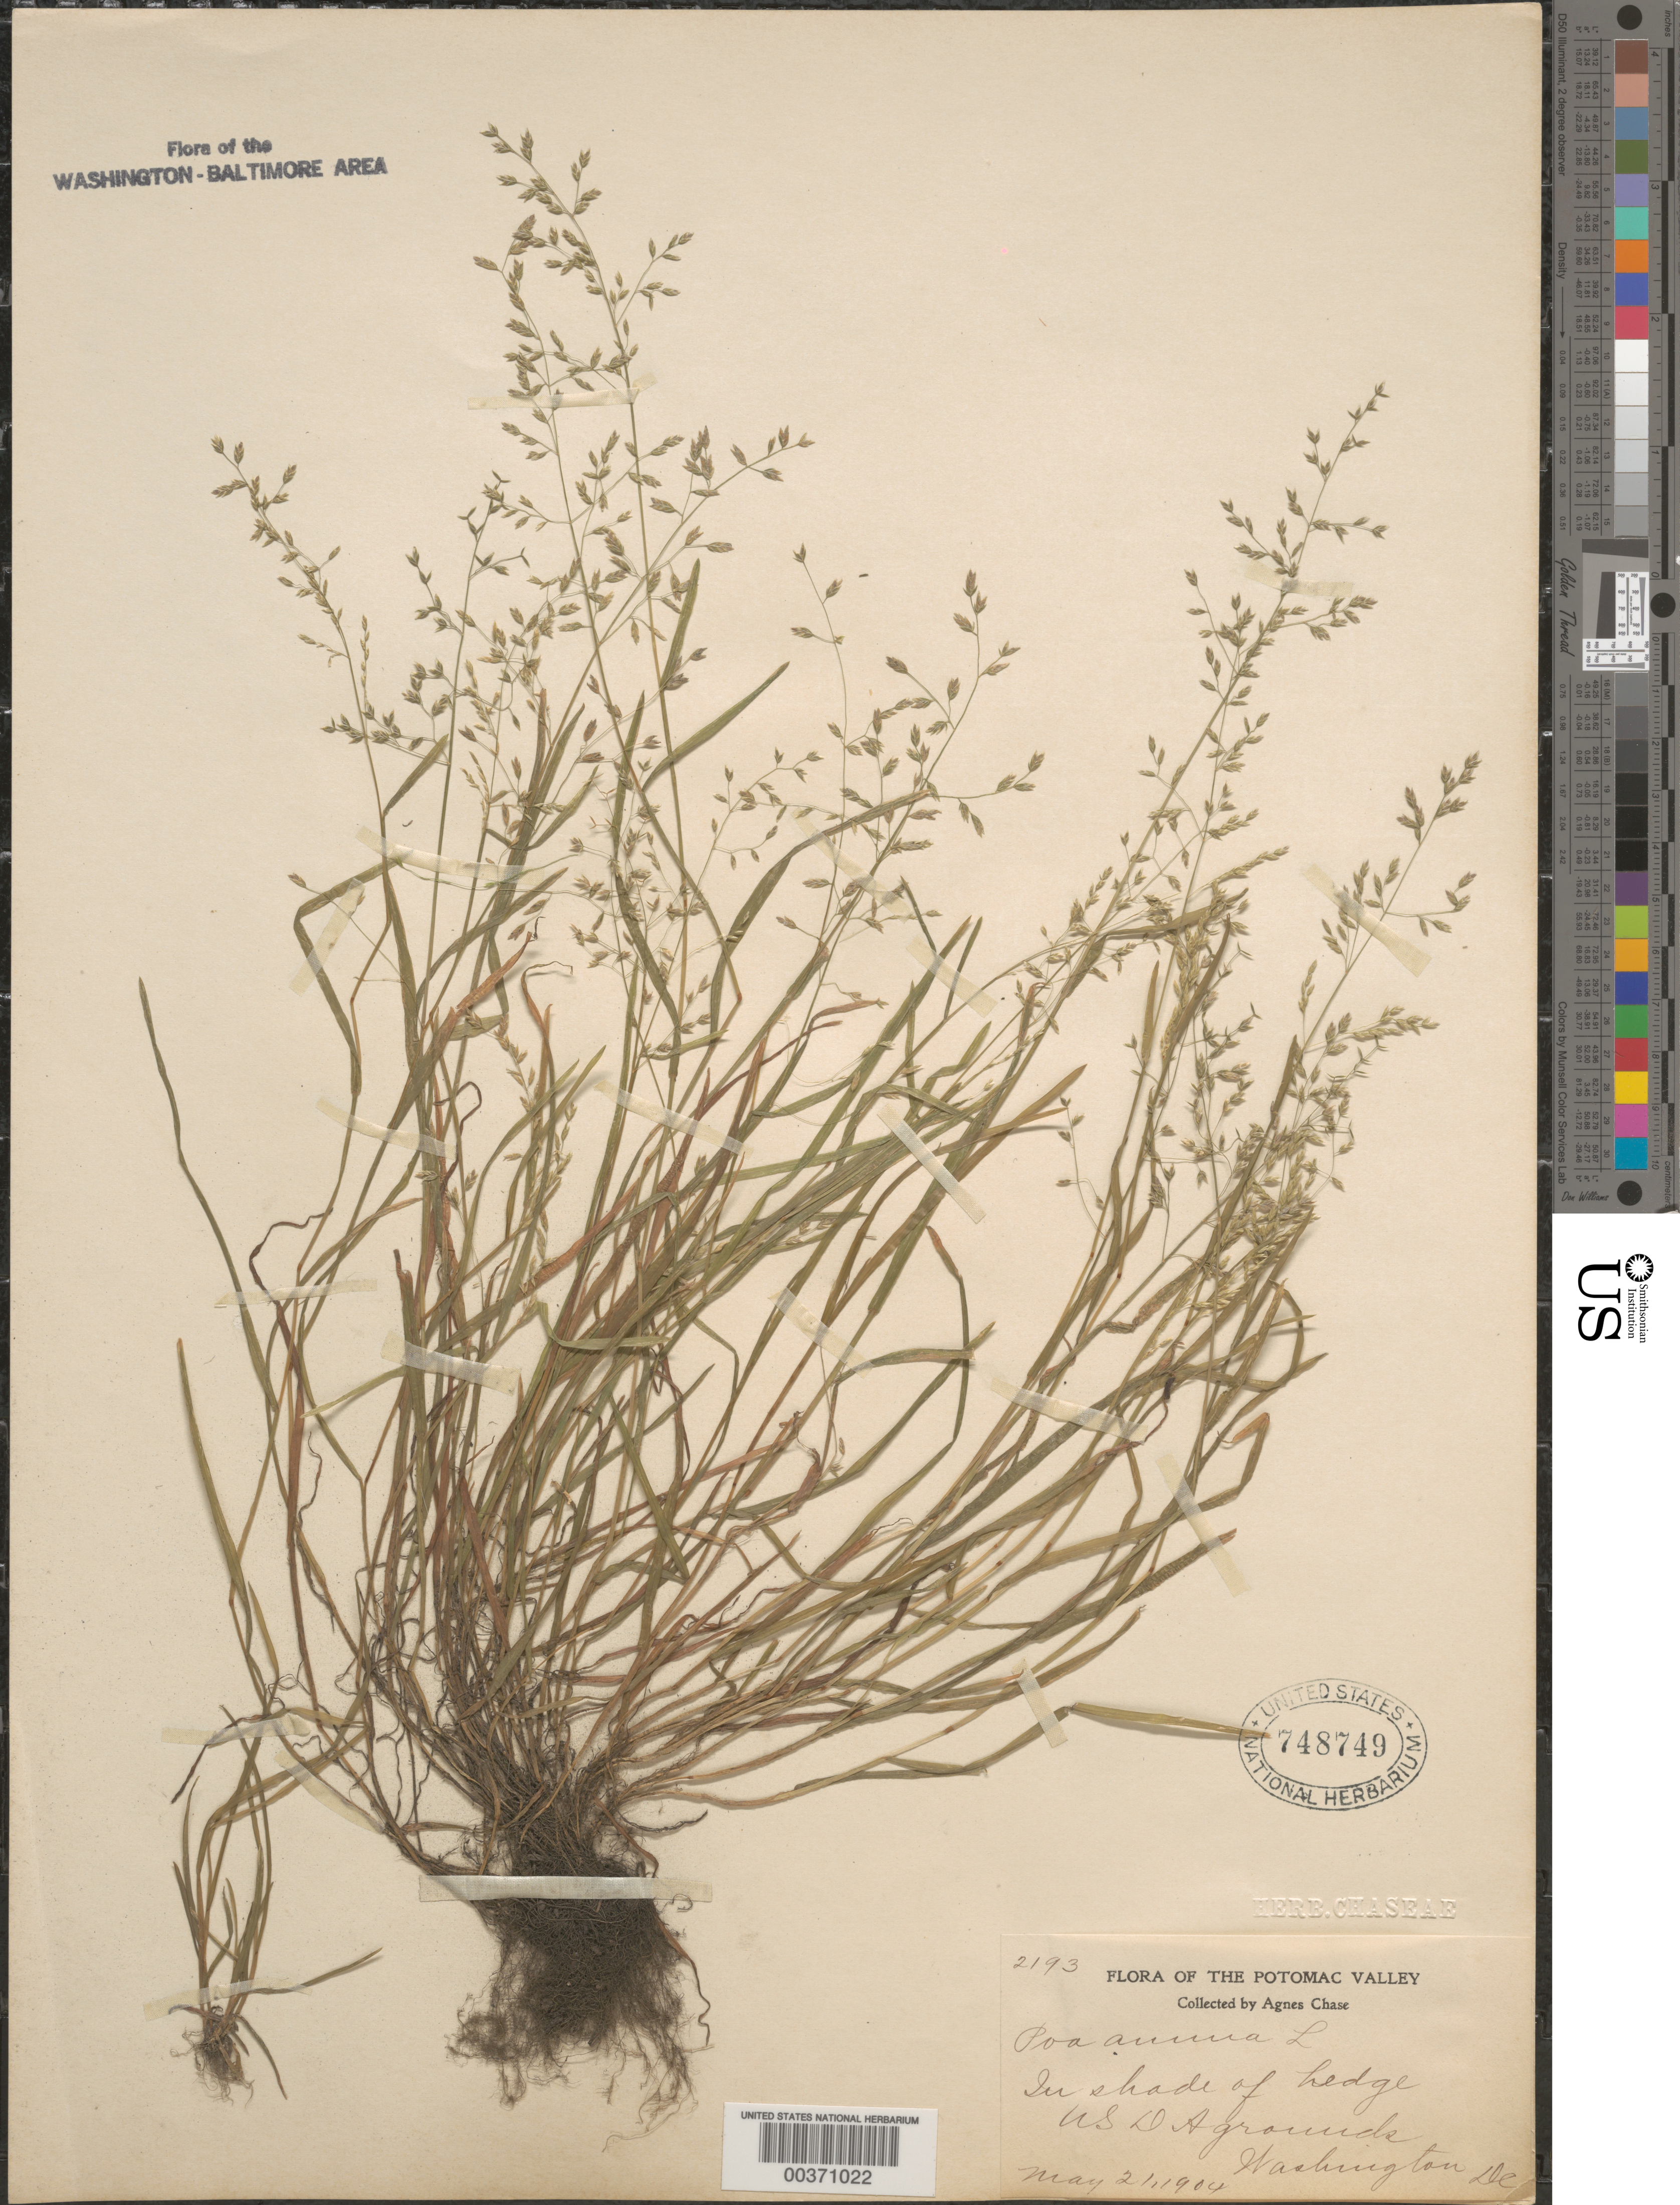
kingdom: Plantae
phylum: Tracheophyta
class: Liliopsida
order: Poales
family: Poaceae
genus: Poa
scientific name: Poa annua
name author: L.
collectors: A. Chase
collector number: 2193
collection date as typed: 21 May 1904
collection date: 1904-05-21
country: United States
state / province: District of Columbia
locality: U.S.D.A. grounds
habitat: In shade of ledge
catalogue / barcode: US 748749